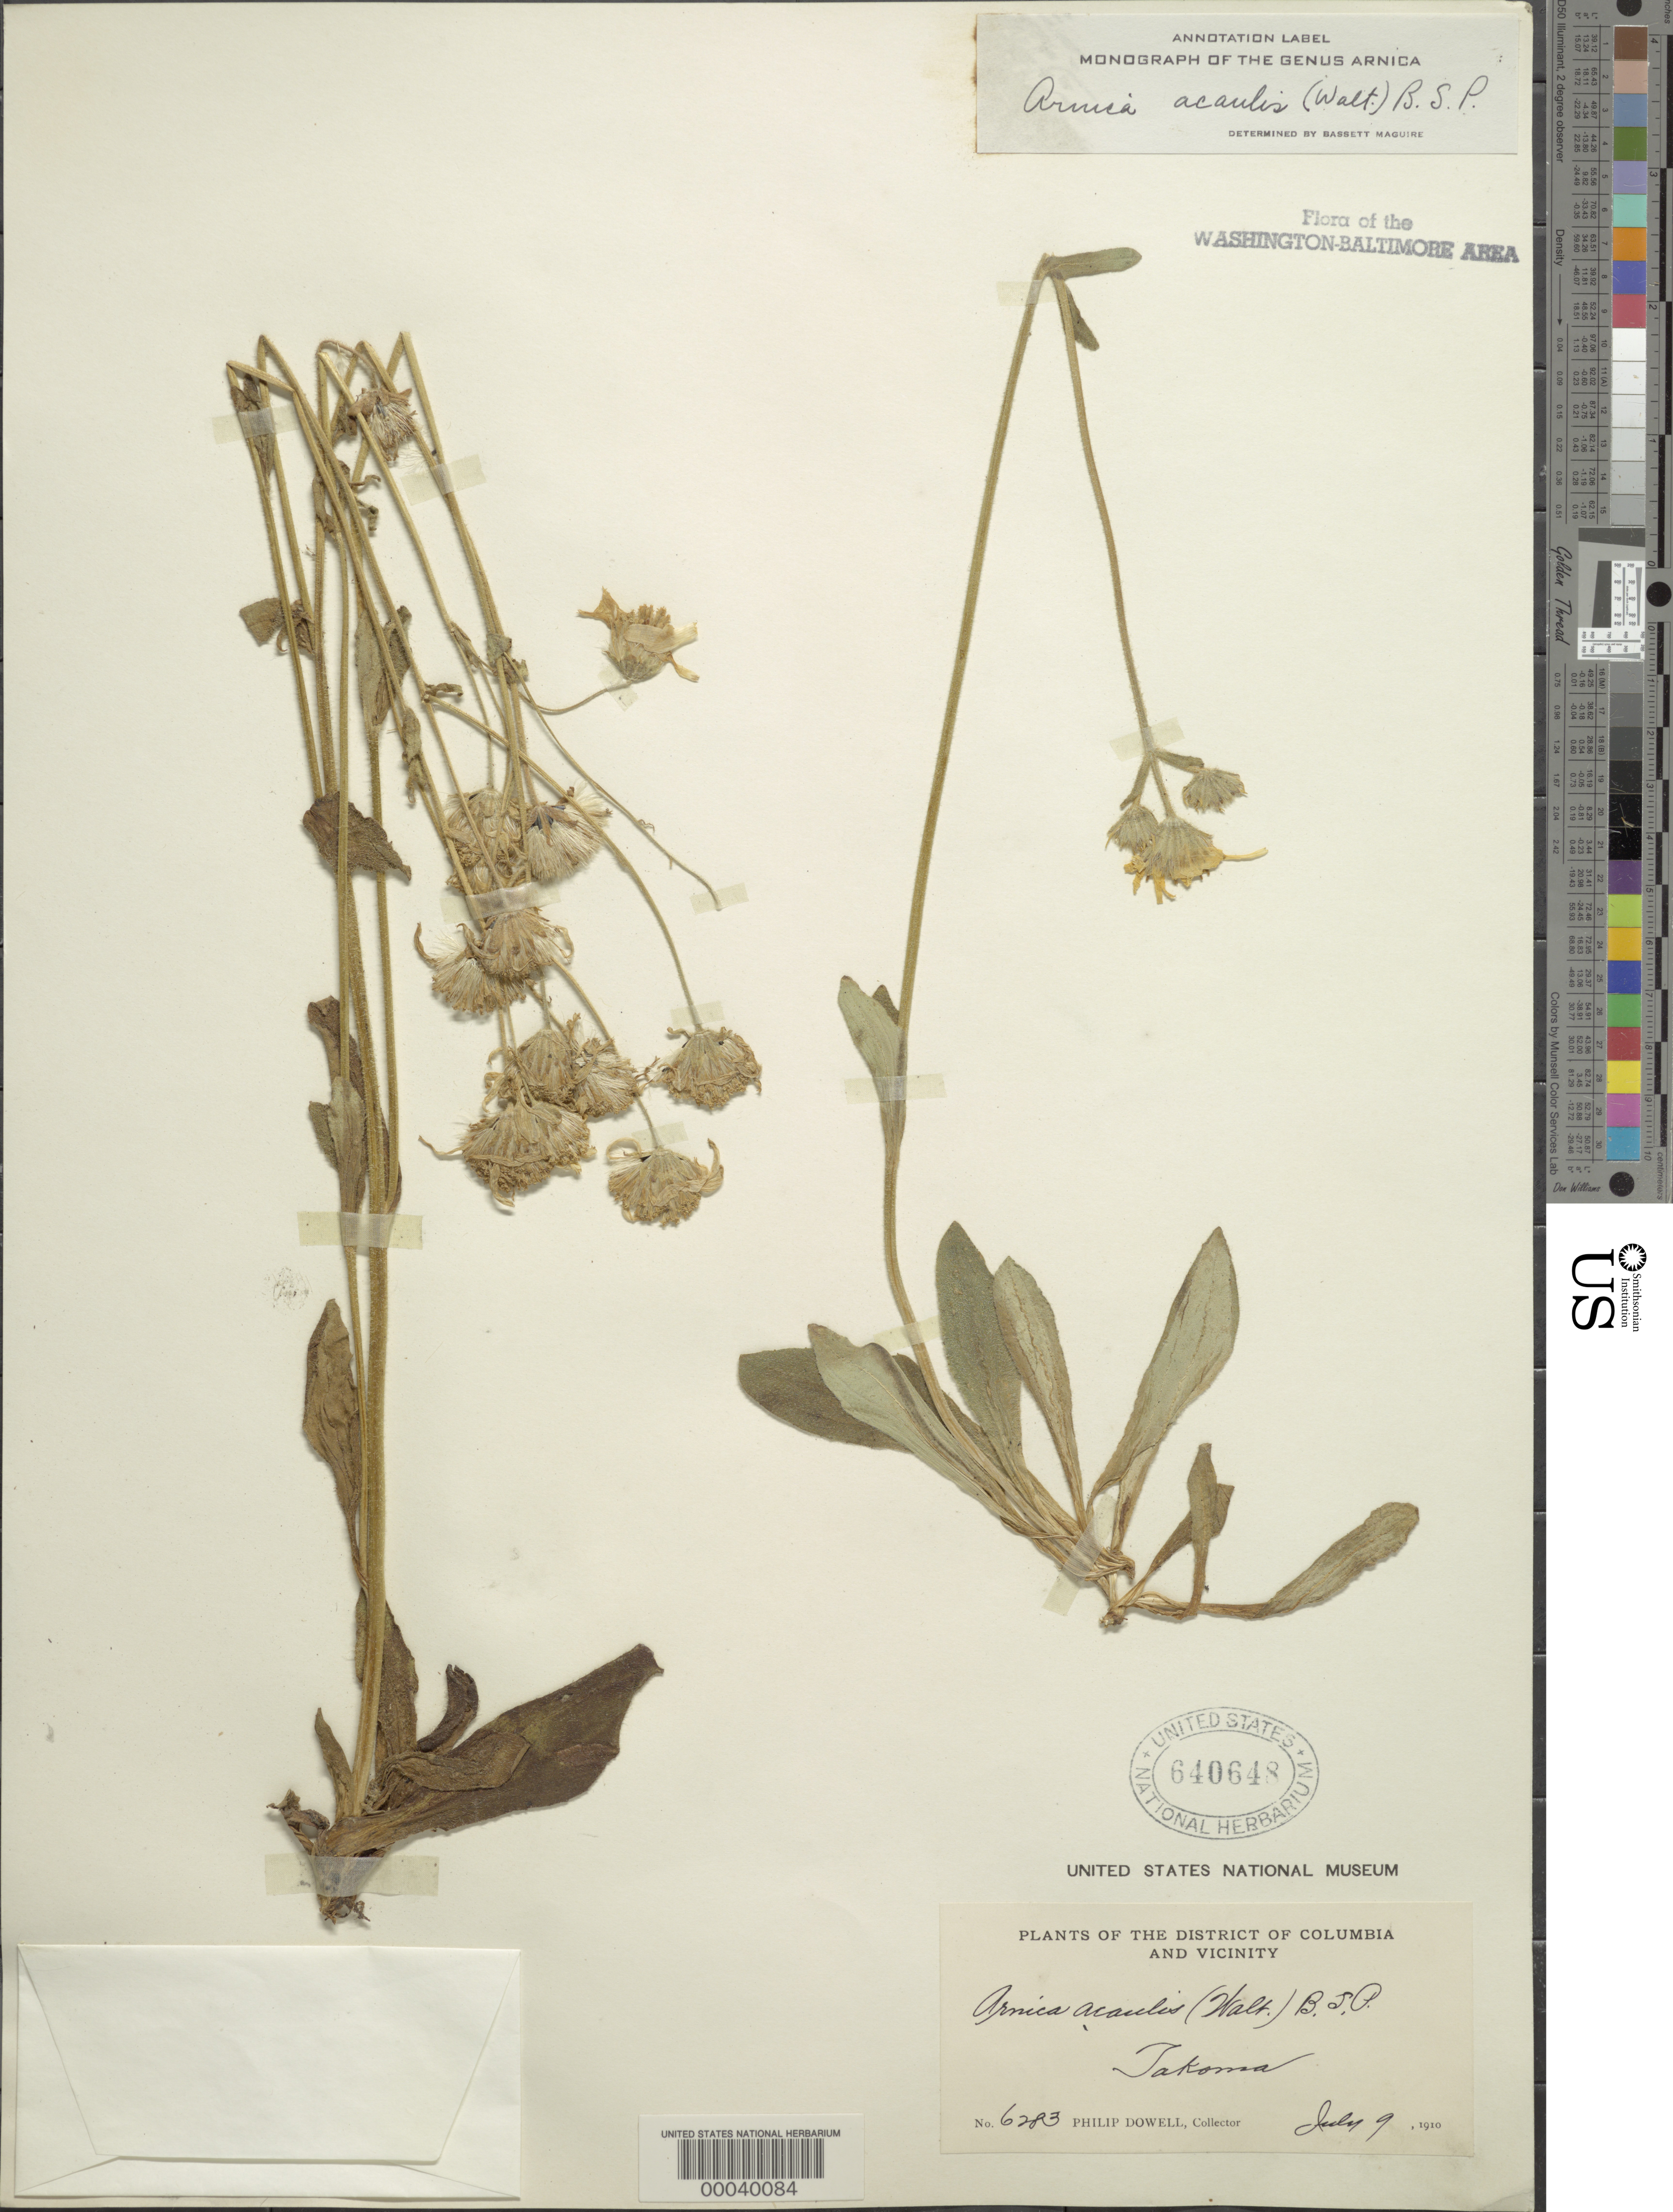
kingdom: Plantae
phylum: Tracheophyta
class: Magnoliopsida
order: Asterales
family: Asteraceae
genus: Arnica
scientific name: Arnica acaulis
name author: (Walter) Britton, Stearns & Poggenb.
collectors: P. Dowell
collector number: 6283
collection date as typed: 09 Jul 1910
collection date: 1910-07-09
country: United States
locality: Takoma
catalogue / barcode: US 640648